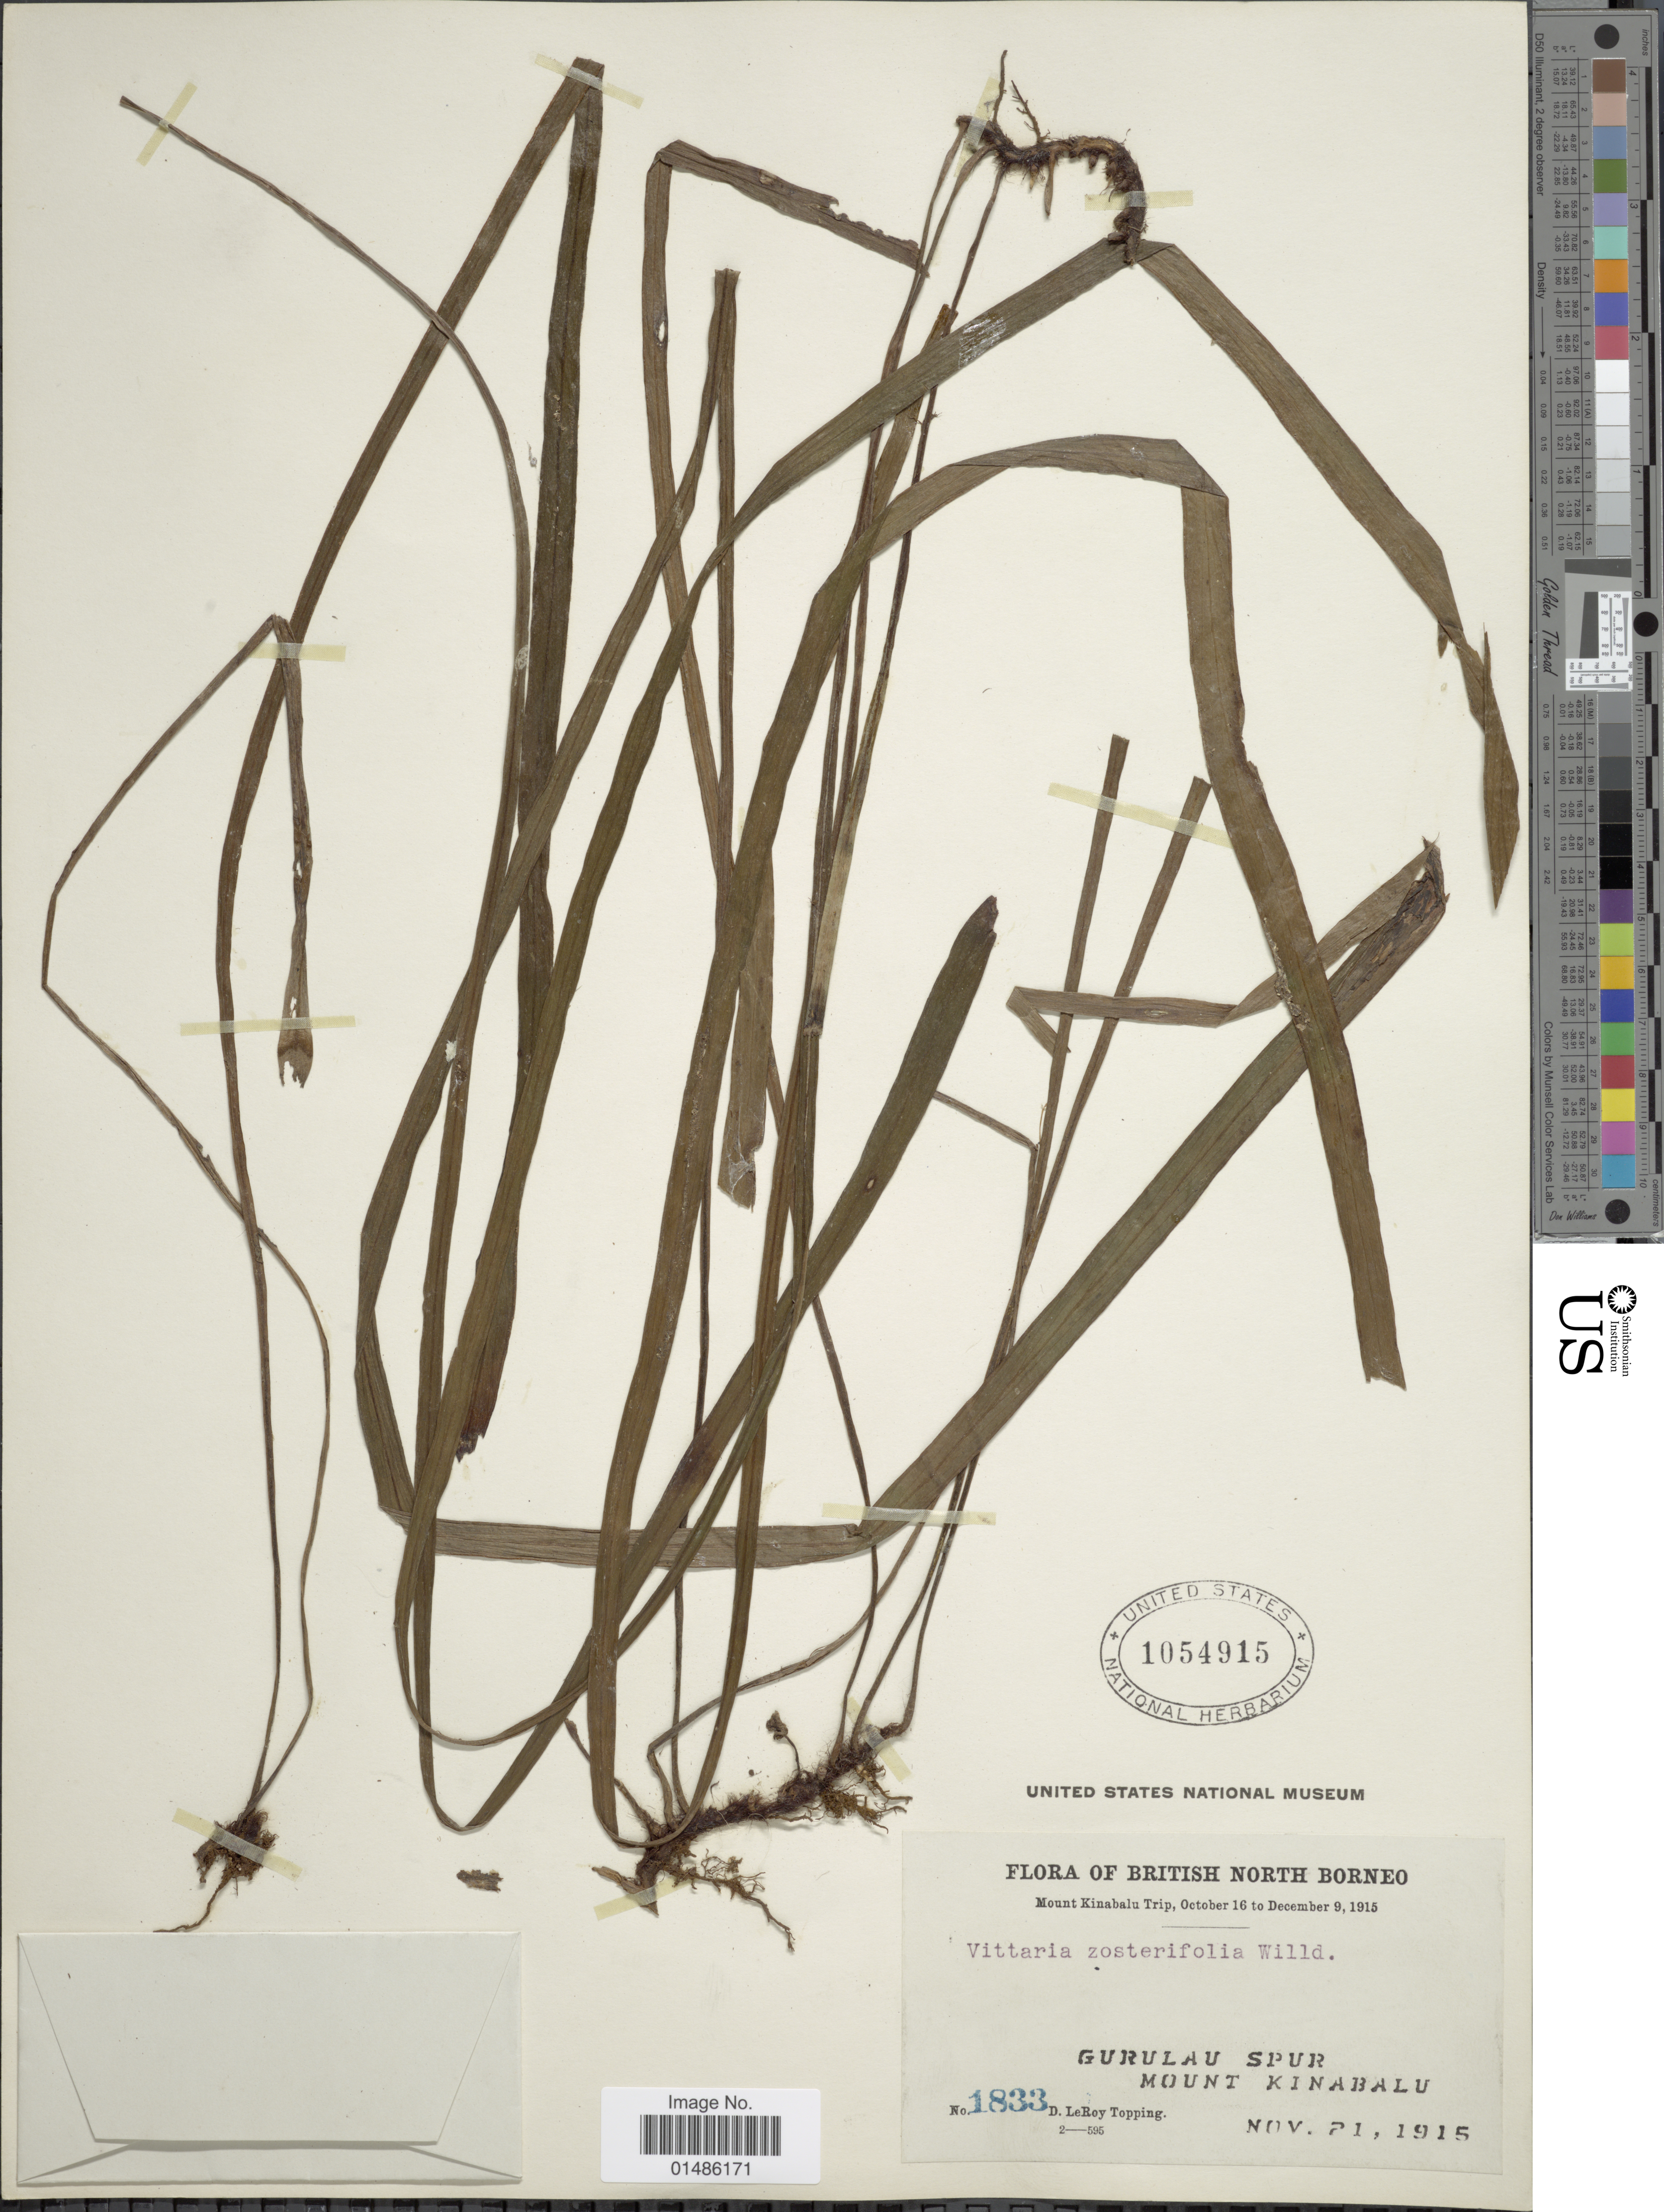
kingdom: Plantae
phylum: Tracheophyta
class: Polypodiopsida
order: Polypodiales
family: Pteridaceae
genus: Haplopteris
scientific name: Haplopteris zosterifolia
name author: (Willd.) E.H. Crane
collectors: D. L. Topping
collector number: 1833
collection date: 1915-11-21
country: Malaysia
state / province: Sabah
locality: British North Borneo. Gurulau Spur, Mount Kinabalu.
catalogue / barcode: US 1054915